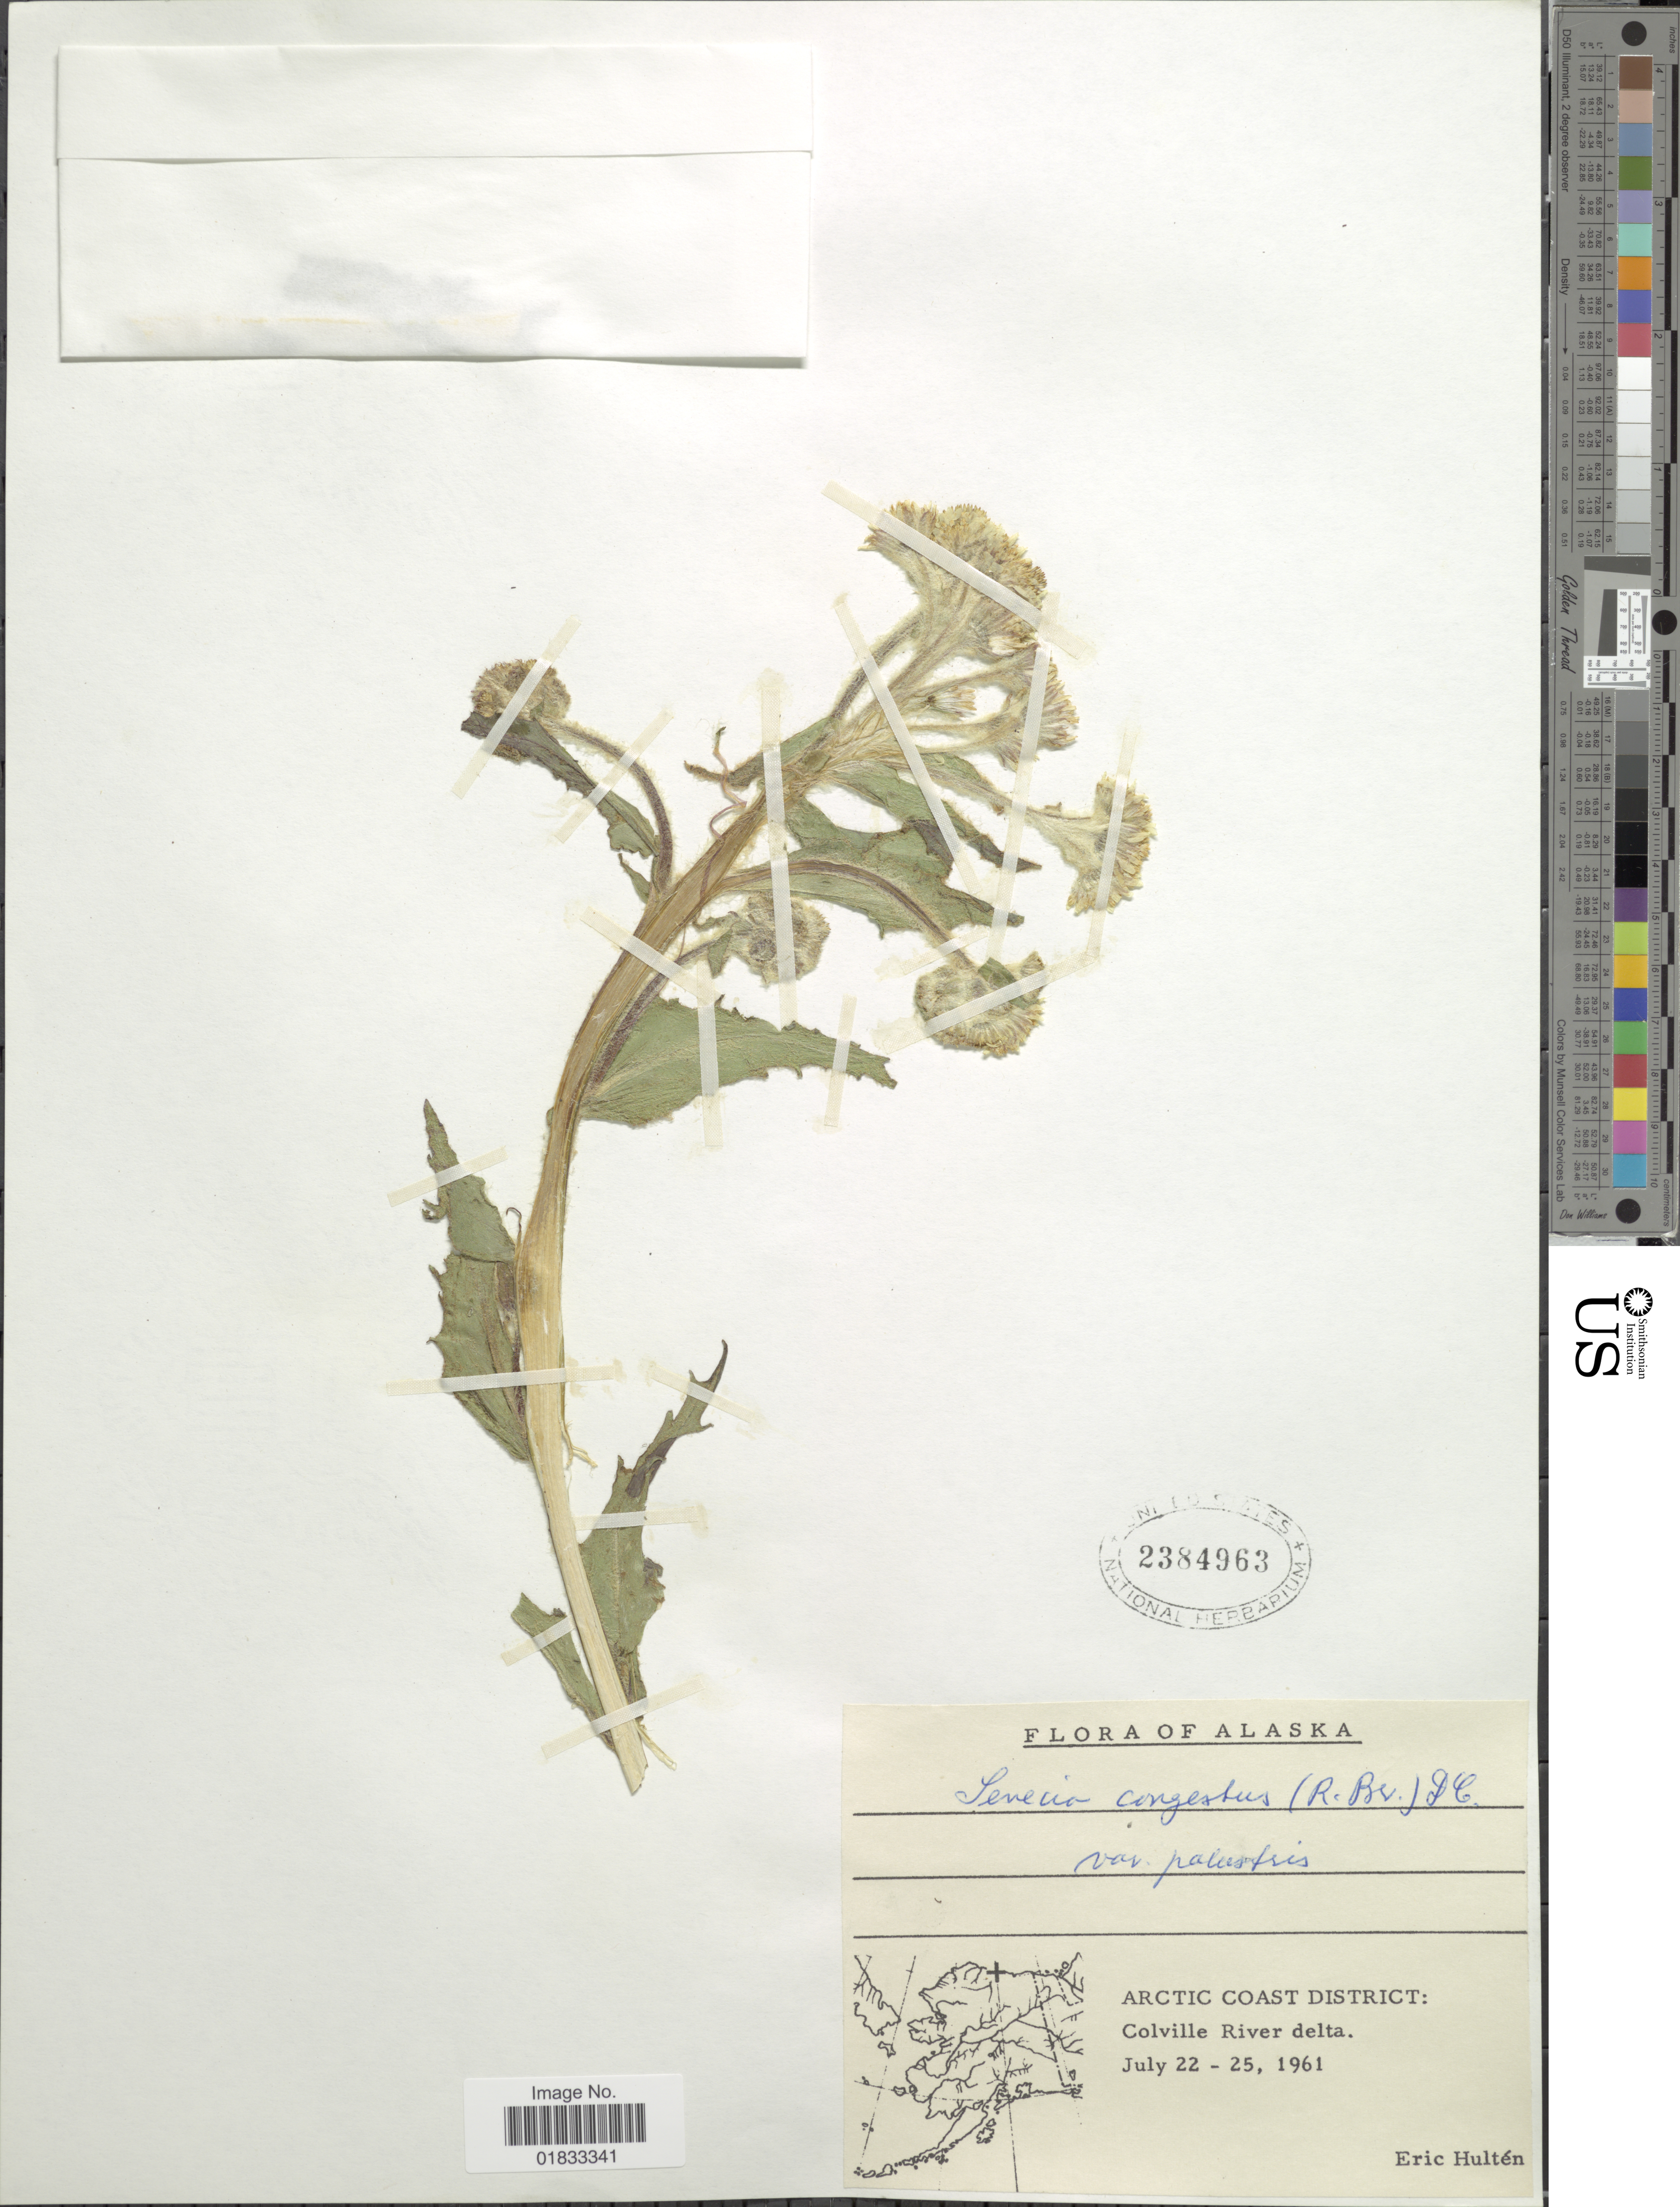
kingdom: Plantae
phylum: Tracheophyta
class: Magnoliopsida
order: Asterales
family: Asteraceae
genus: Tephroseris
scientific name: Tephroseris palustris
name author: (L.) Rchb.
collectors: E. G. Hultén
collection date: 1961-07-22/1961-07-25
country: United States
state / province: Alaska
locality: Arctic Coast District: Colville River delta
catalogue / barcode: US 2384963